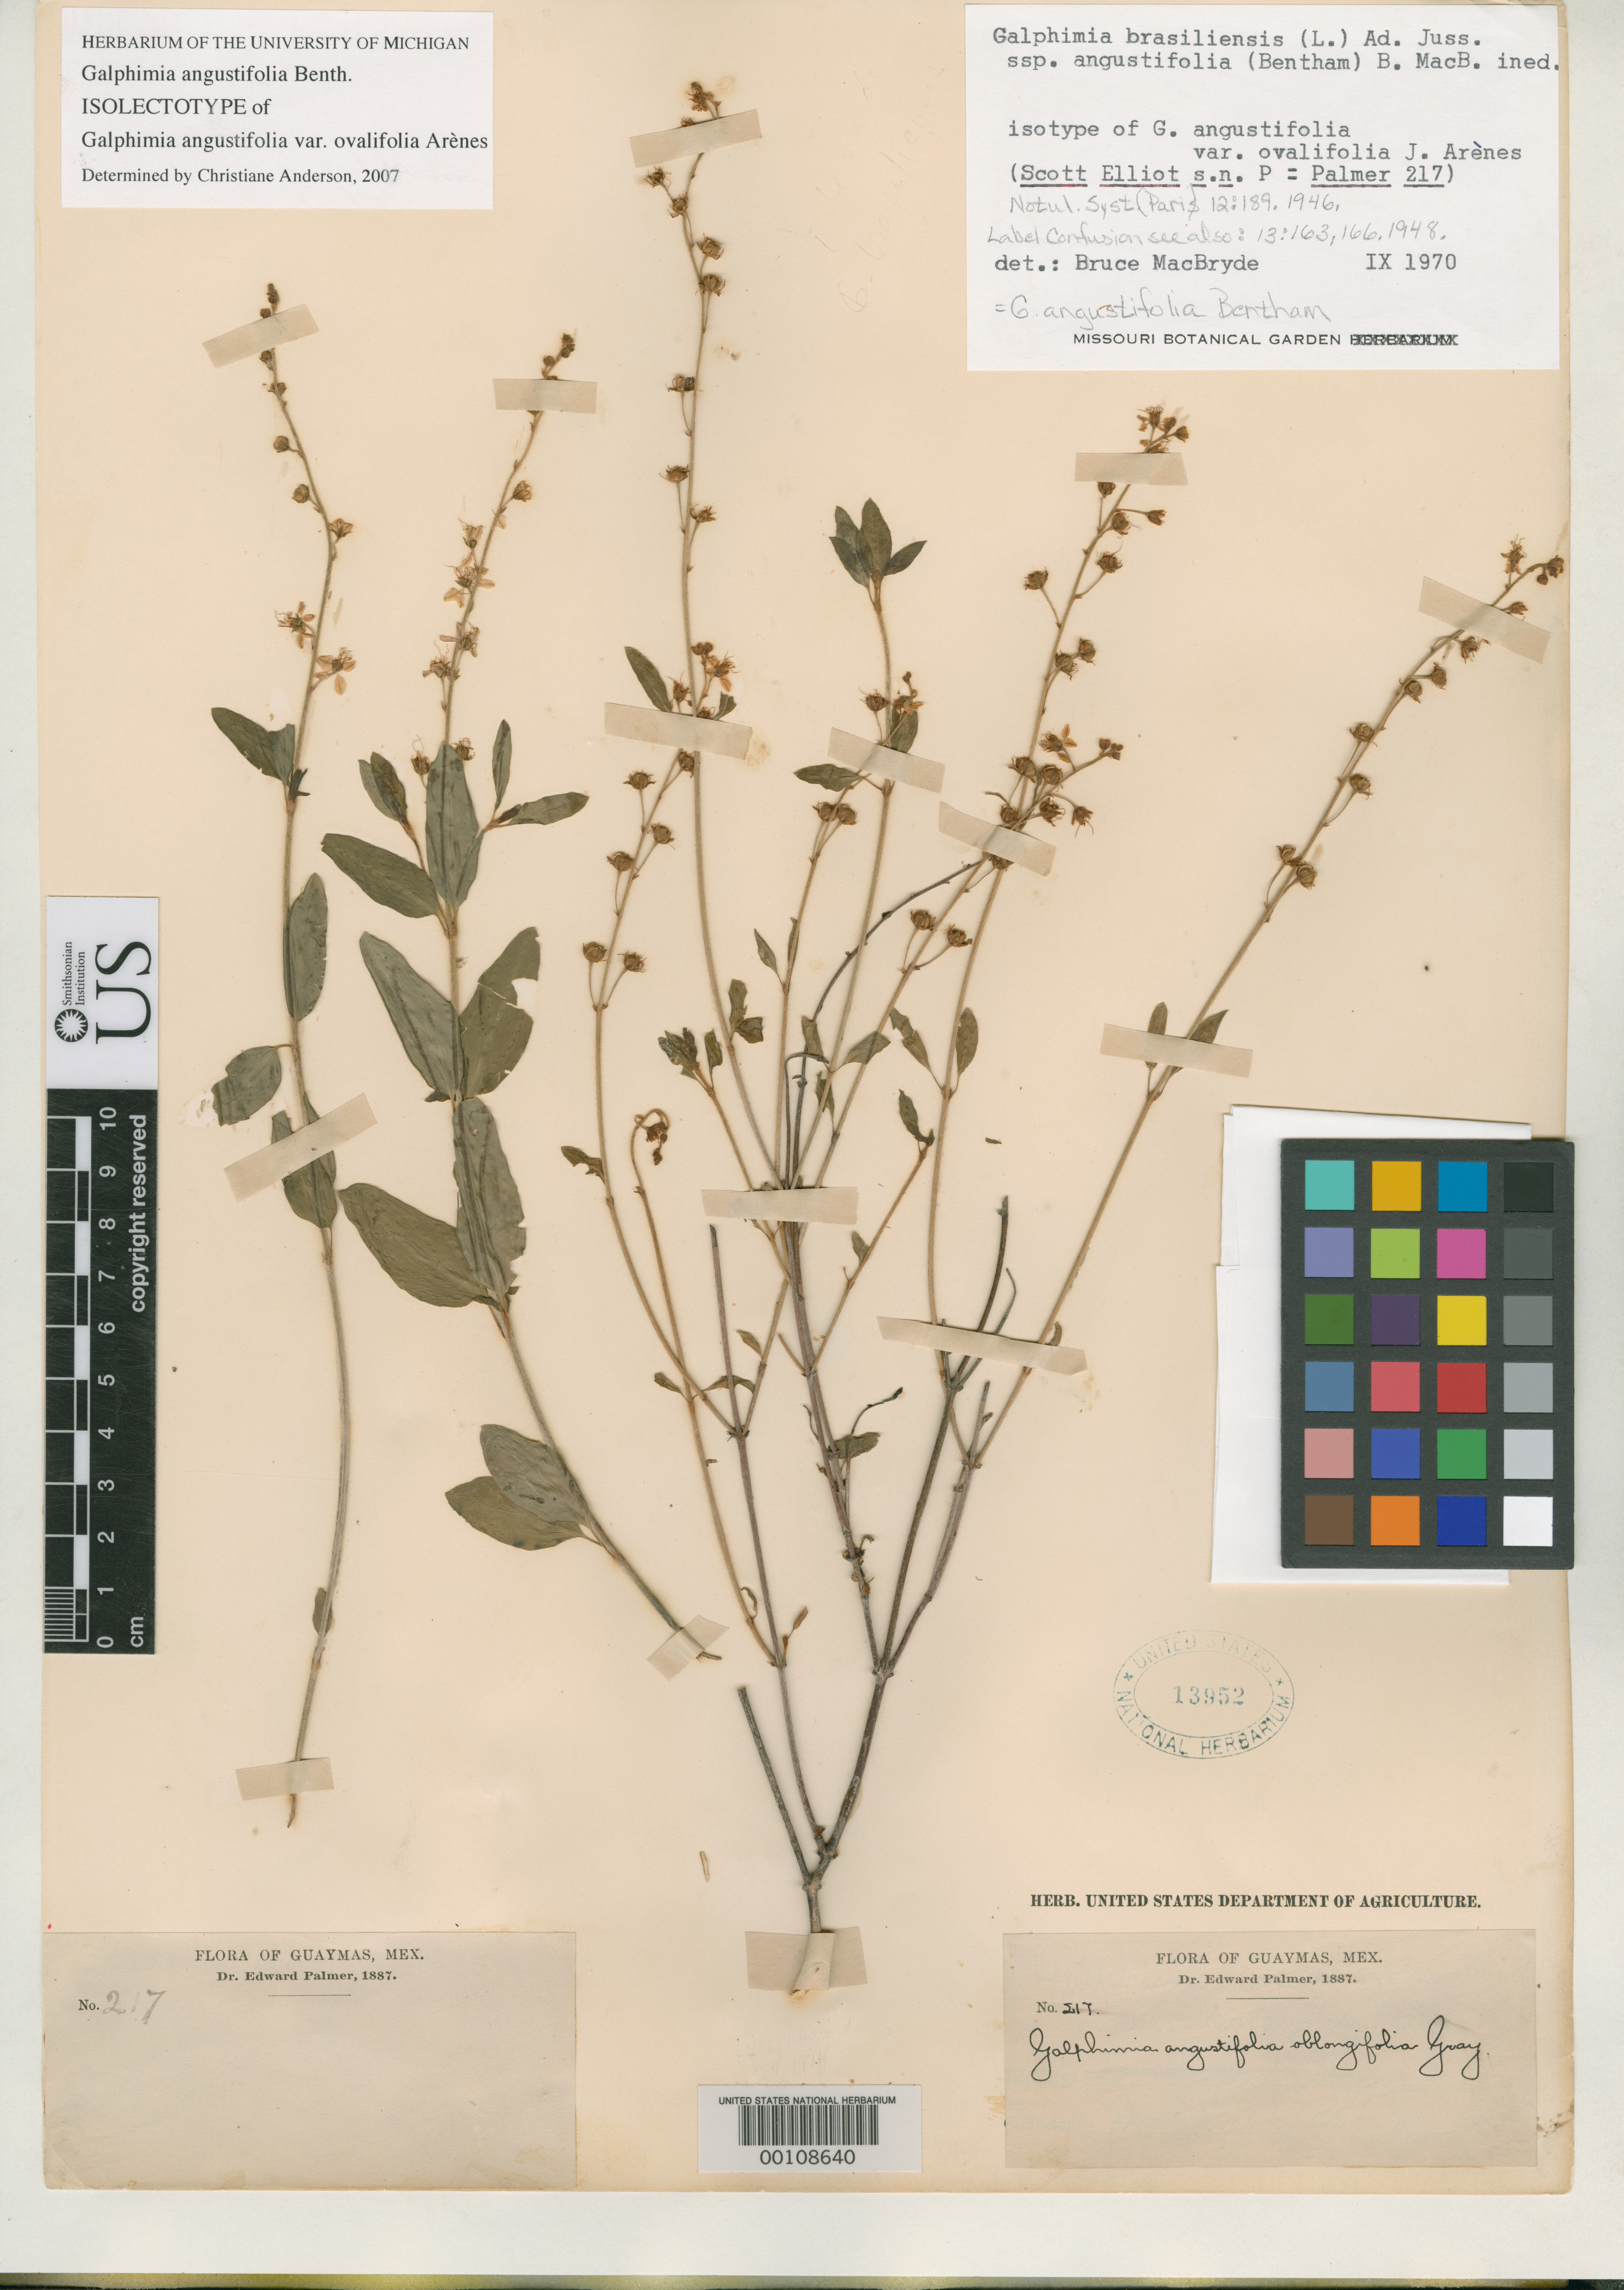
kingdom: Plantae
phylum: Tracheophyta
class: Magnoliopsida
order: Malpighiales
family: Malpighiaceae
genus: Galphimia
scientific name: Galphimia angustifolia var. ovalifolia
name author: Arènes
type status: Isolectotype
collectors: E. Palmer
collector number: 217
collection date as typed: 1887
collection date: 1887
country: Mexico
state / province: Sonora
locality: Guaymas. [Protologue, "Madagascar"]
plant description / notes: Protologue cites type as Scott Elliot s.n. from Madagascar, apparently due to a labeling error. See Notul. Syst. (Paris) 13:163-166 (1948). "Scott Elliott s.n." = Palmer 217 according to annotation by B. MacBryde (1970).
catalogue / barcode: US 13952